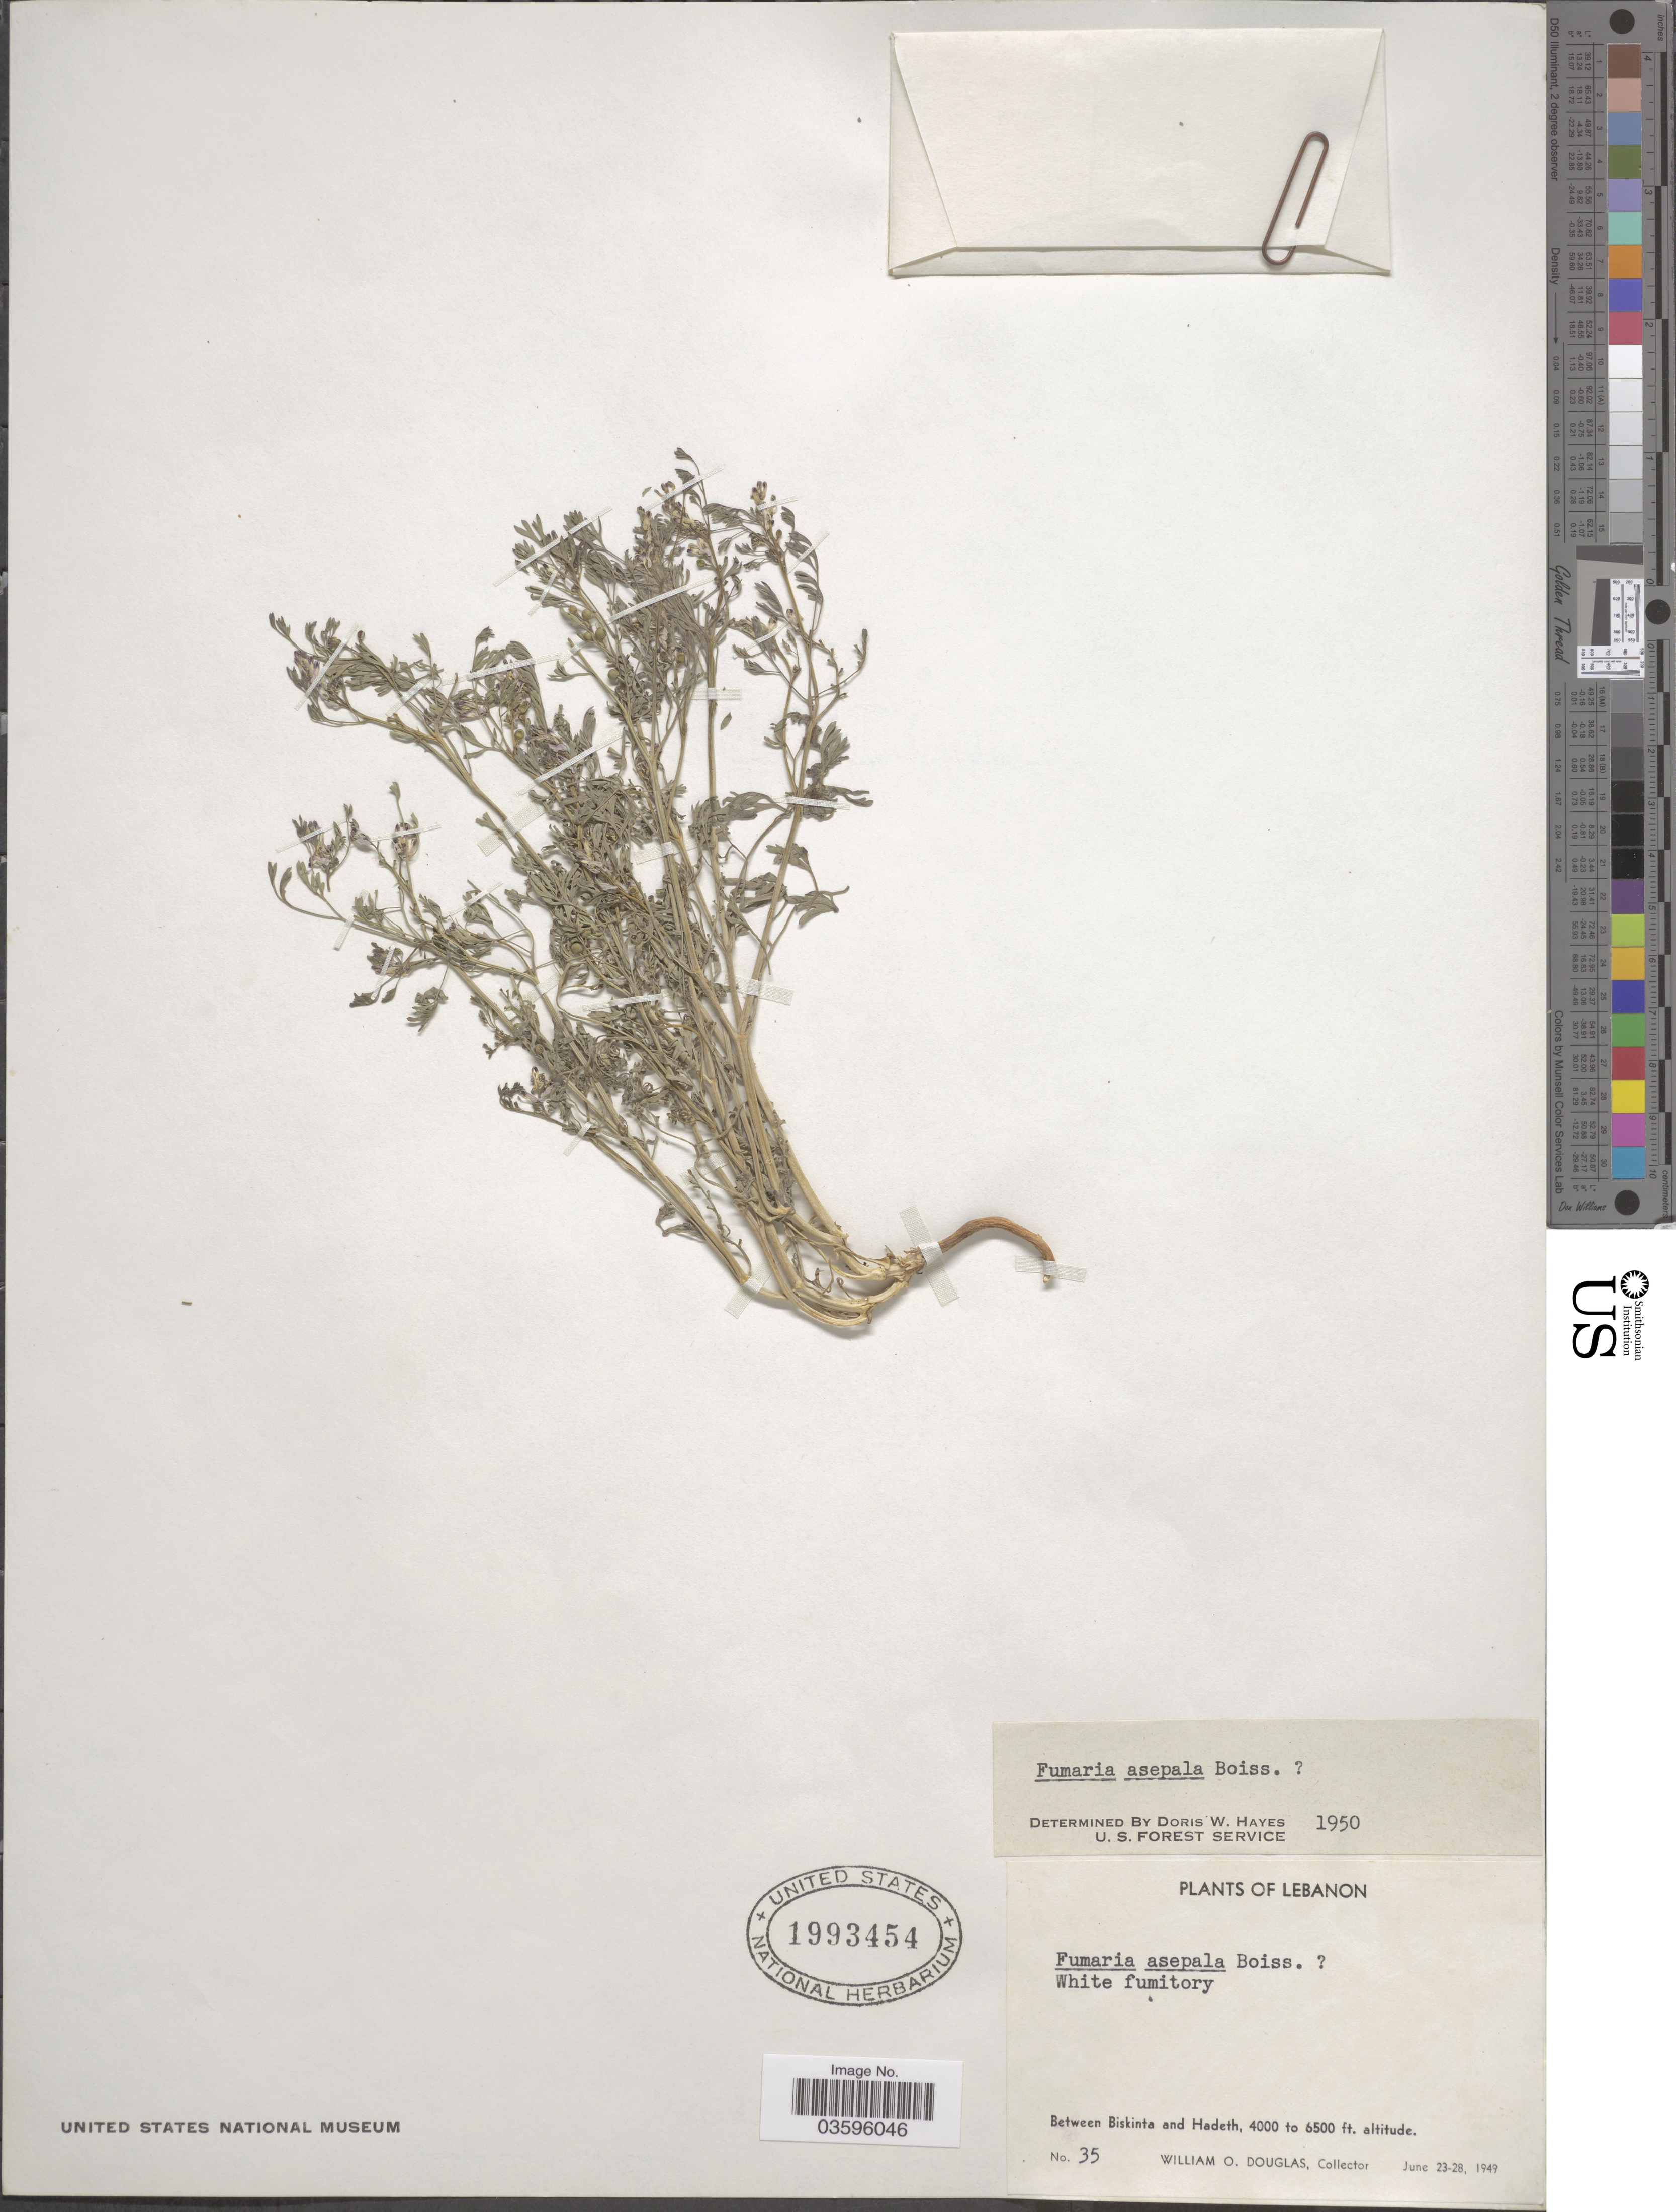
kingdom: Plantae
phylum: Tracheophyta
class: Magnoliopsida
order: Ranunculales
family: Papaveraceae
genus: Fumaria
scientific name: Fumaria asepala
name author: Boiss.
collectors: W. Douglas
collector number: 35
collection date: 1949-06-23/1949-06-28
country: Lebanon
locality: Between Biskinta and Hadeth.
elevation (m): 1219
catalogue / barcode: US 1993454